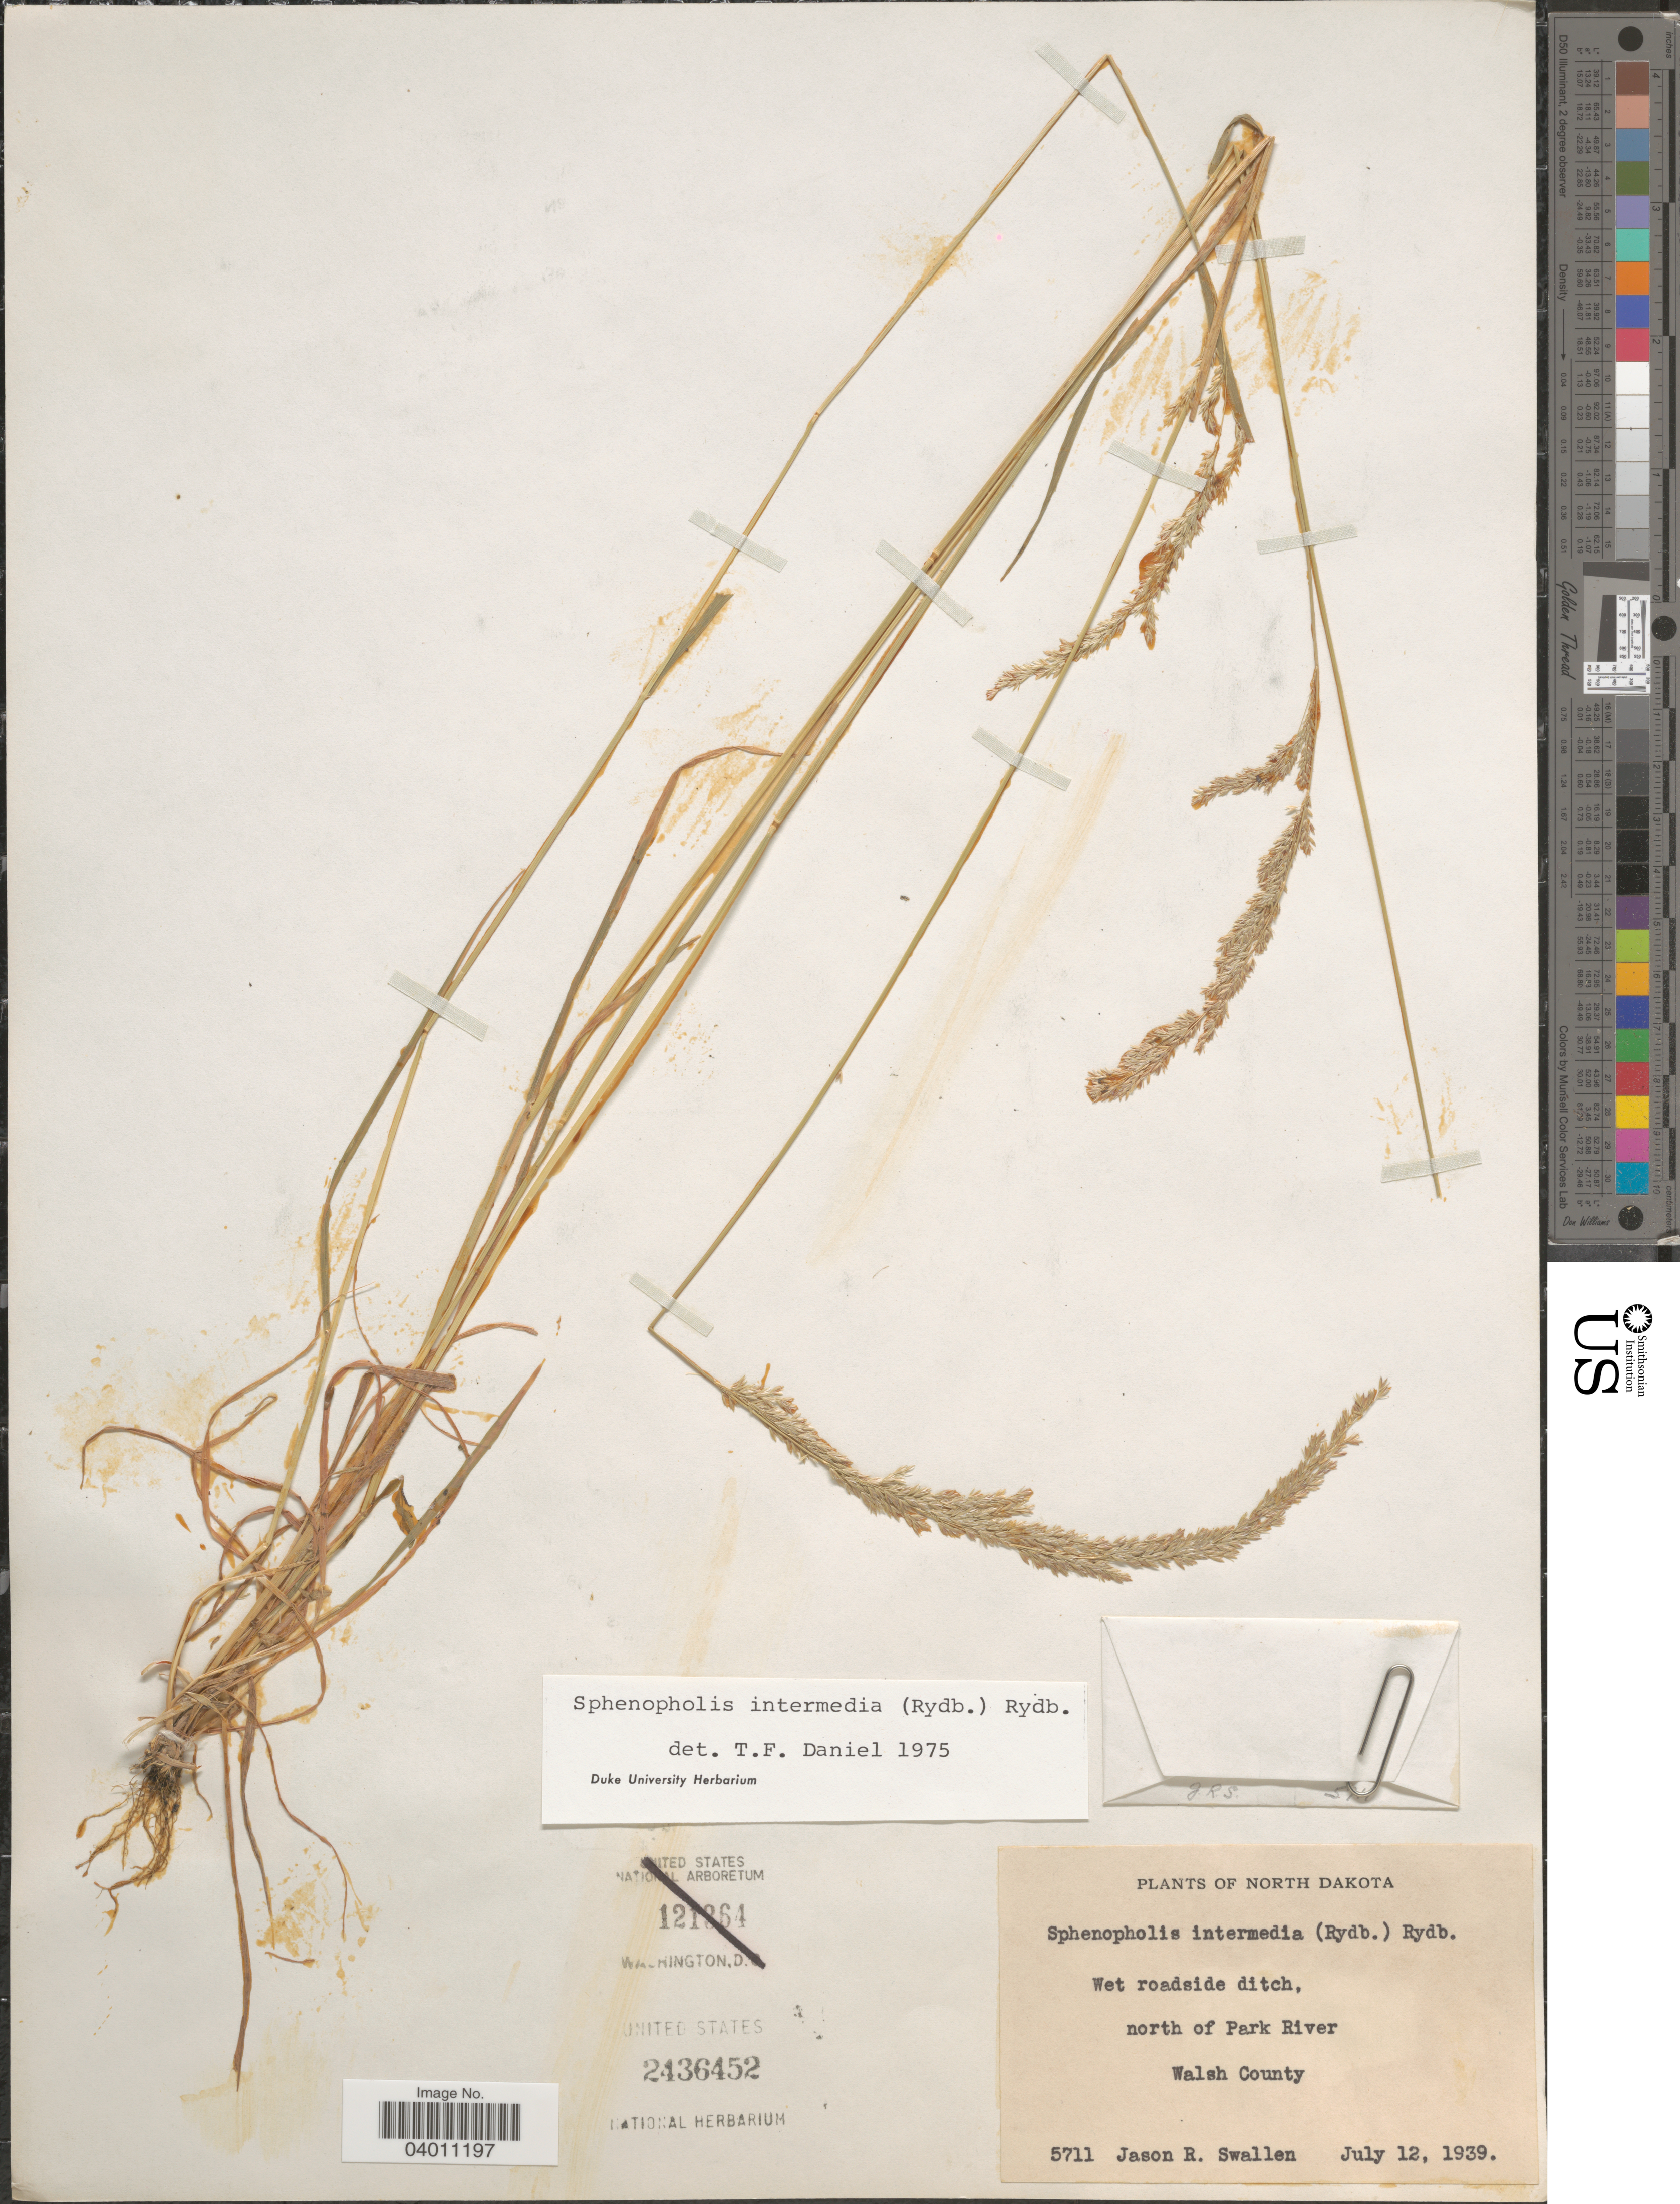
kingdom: Plantae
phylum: Tracheophyta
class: Liliopsida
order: Poales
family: Poaceae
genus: Sphenopholis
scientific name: Sphenopholis intermedia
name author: (Rydb.) Rydb.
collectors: J. R. Swallen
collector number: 5711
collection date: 1939-07-12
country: United States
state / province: North Dakota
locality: Wet roadside ditch, north of Park River. Walsh County.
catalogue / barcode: US 2436452